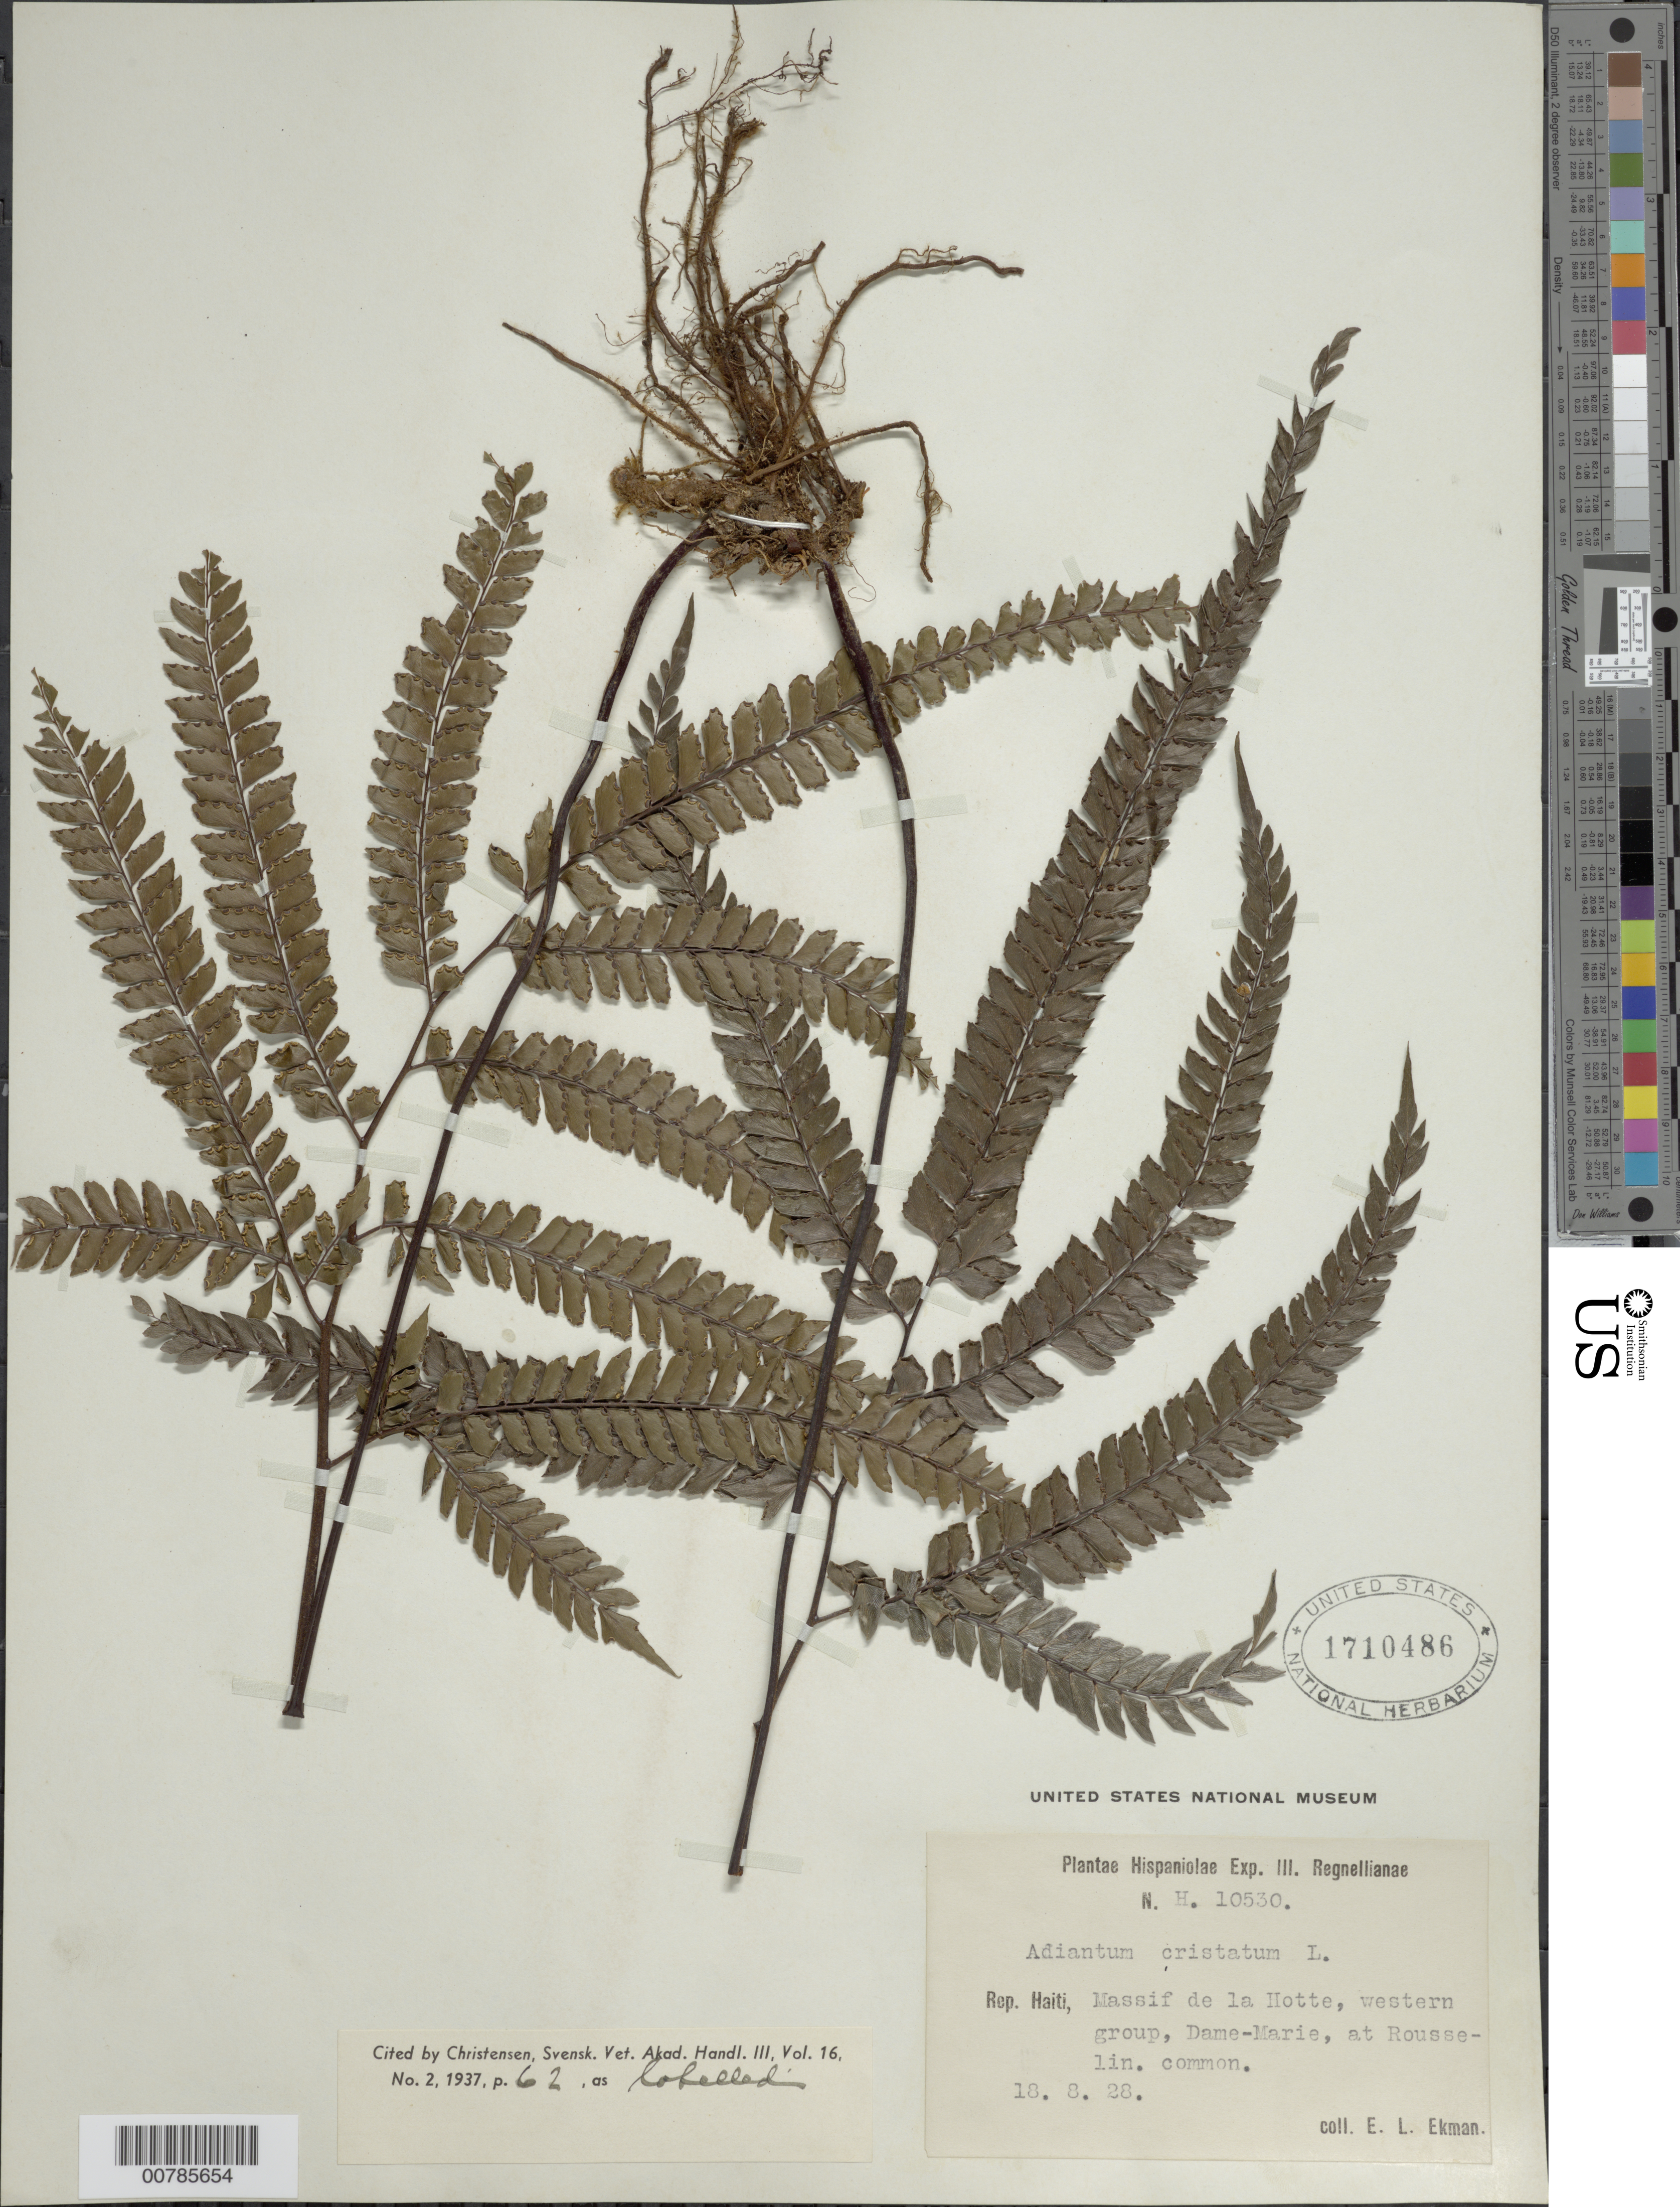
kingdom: Plantae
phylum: Tracheophyta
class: Polypodiopsida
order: Polypodiales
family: Pteridaceae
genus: Adiantum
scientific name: Adiantum pyramidale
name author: (L.) Willd.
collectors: E. L. Ekman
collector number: H 10530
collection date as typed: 18 Aug 1928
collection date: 1928-08-18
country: Haiti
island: Hispaniola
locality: Massif de la Hotte, western group, Dame-Marie at Rousselin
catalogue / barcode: US 1710486